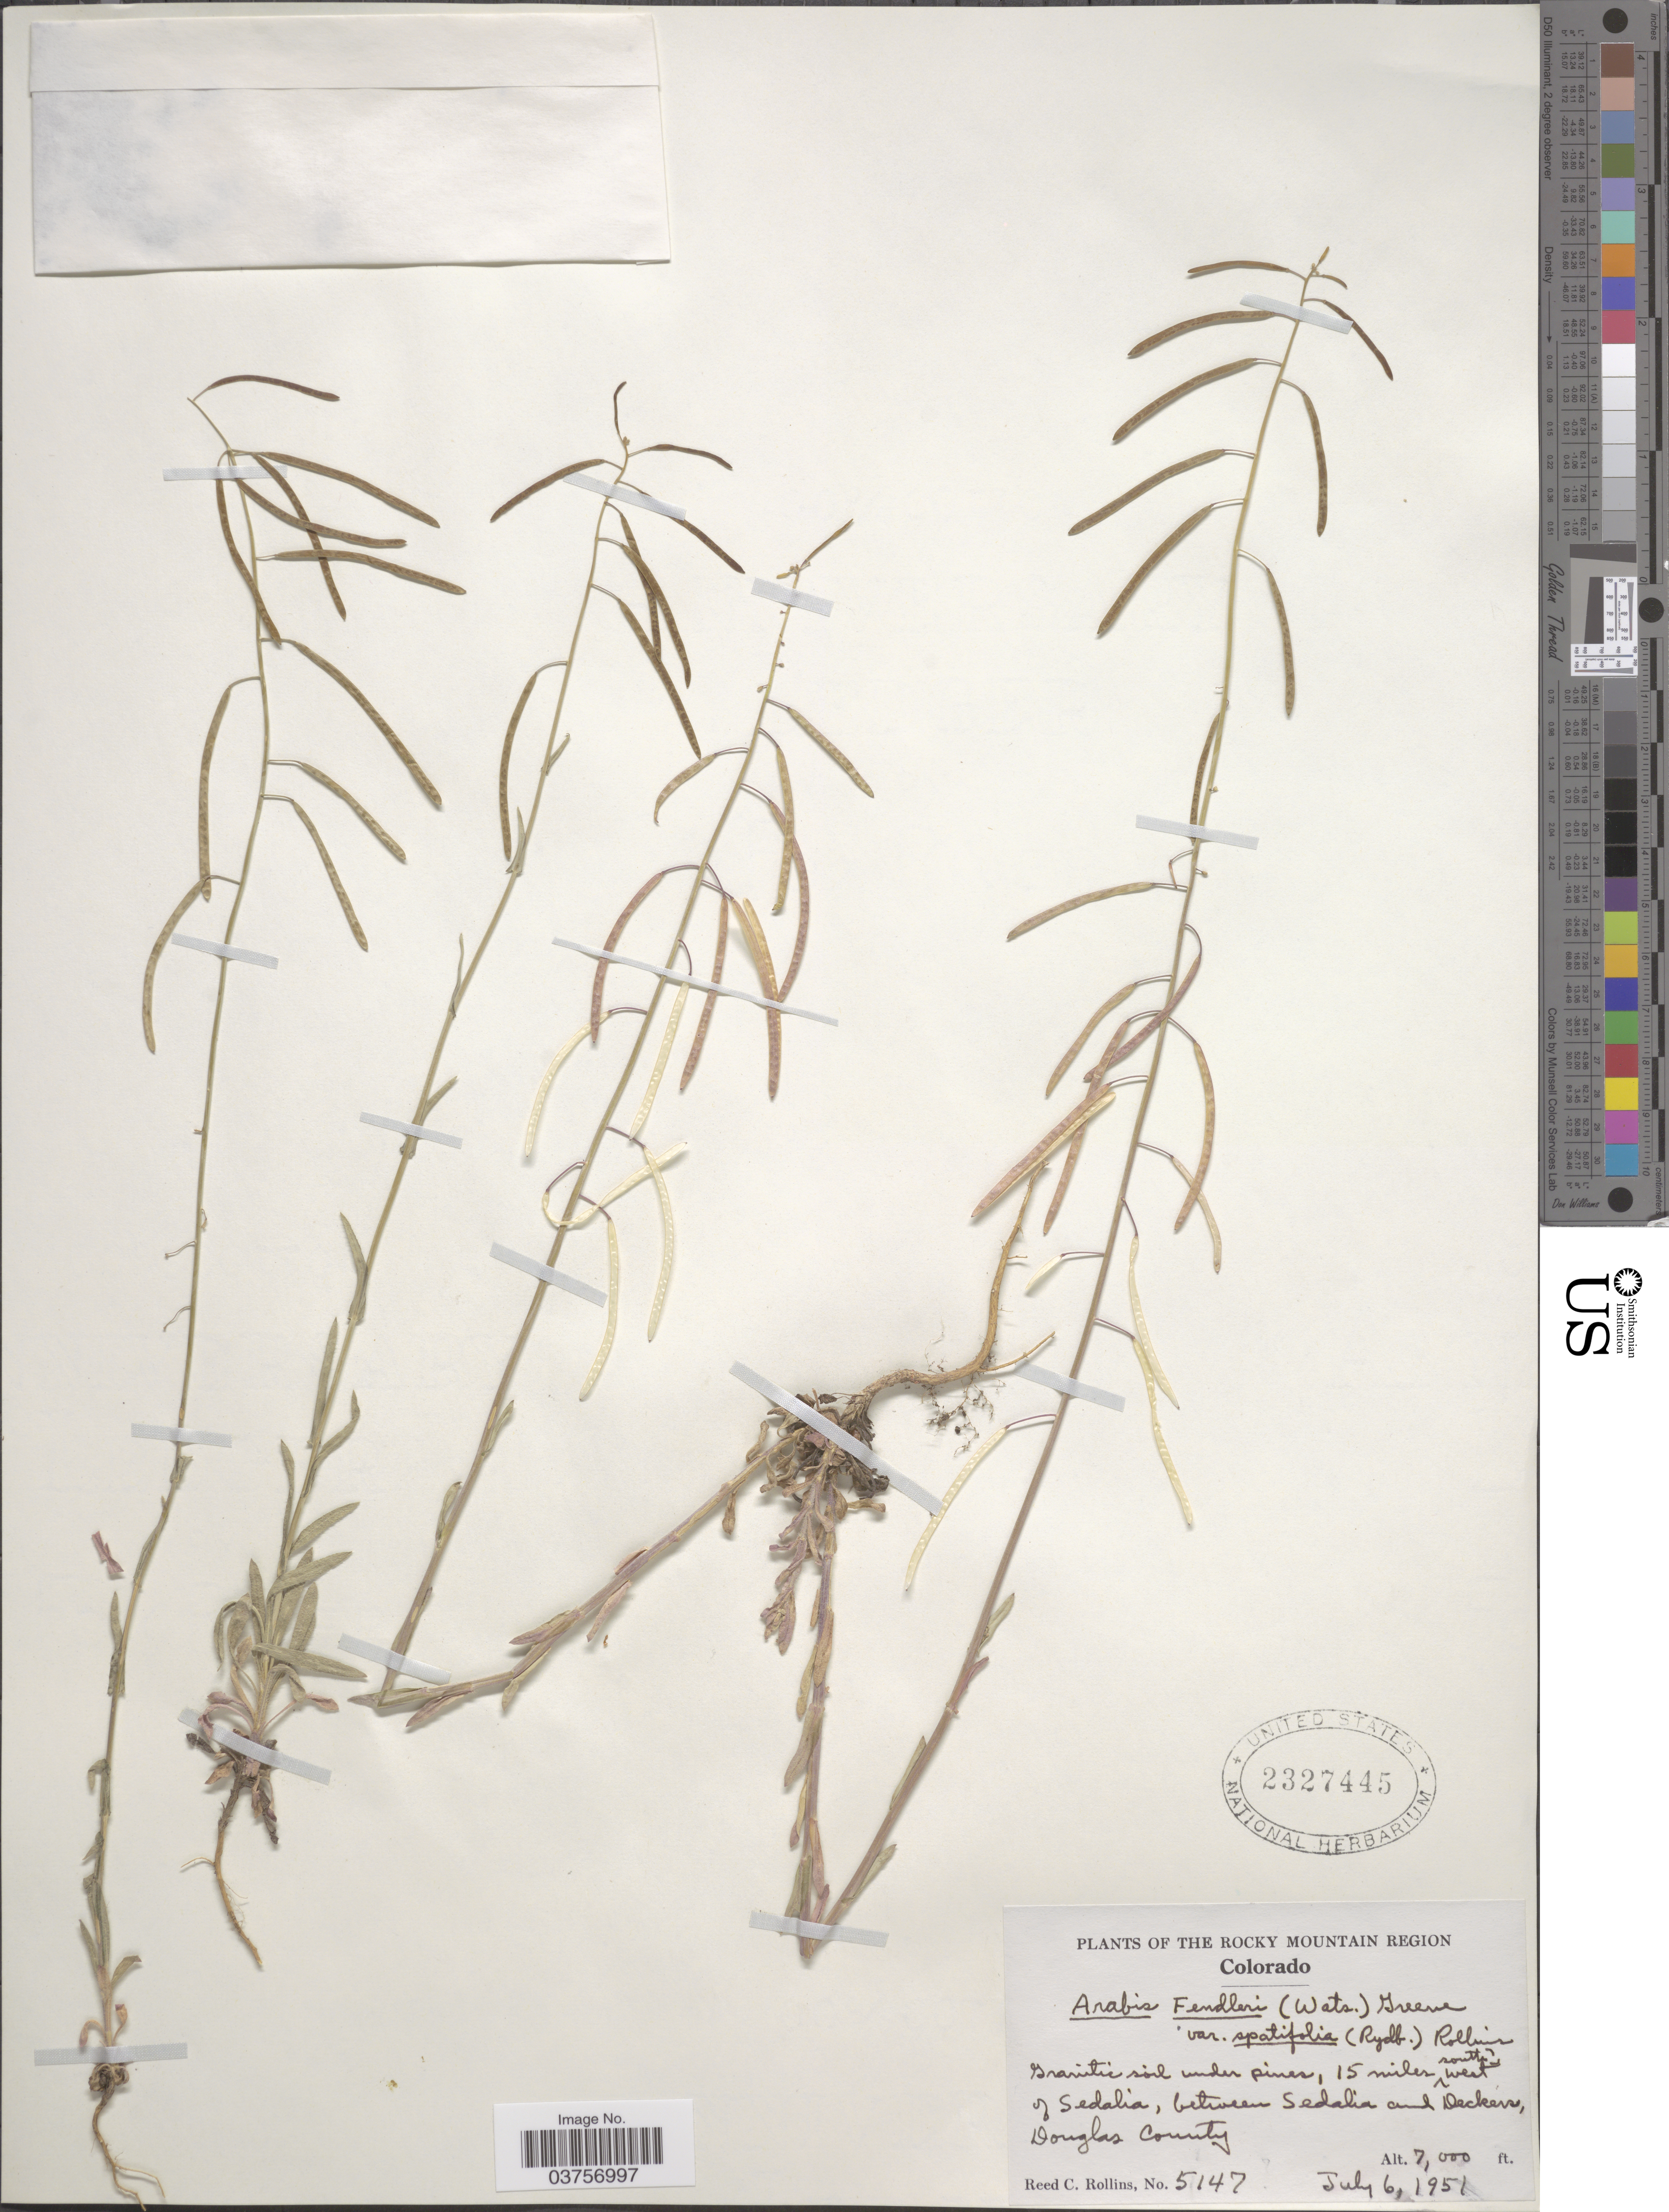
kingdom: Plantae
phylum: Tracheophyta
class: Magnoliopsida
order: Brassicales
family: Brassicaceae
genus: Arabis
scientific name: Arabis fendleri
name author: (S. Watson) Greene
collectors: R. C. Rollins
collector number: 5147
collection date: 1951-07-06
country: United States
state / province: Colorado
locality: The Rocky Mountain Region. 15 miles south-west of Sedalia, between Sedalia and Deckers, Douglas County.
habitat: granitic soil under pines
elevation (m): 2134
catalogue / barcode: US 2327445